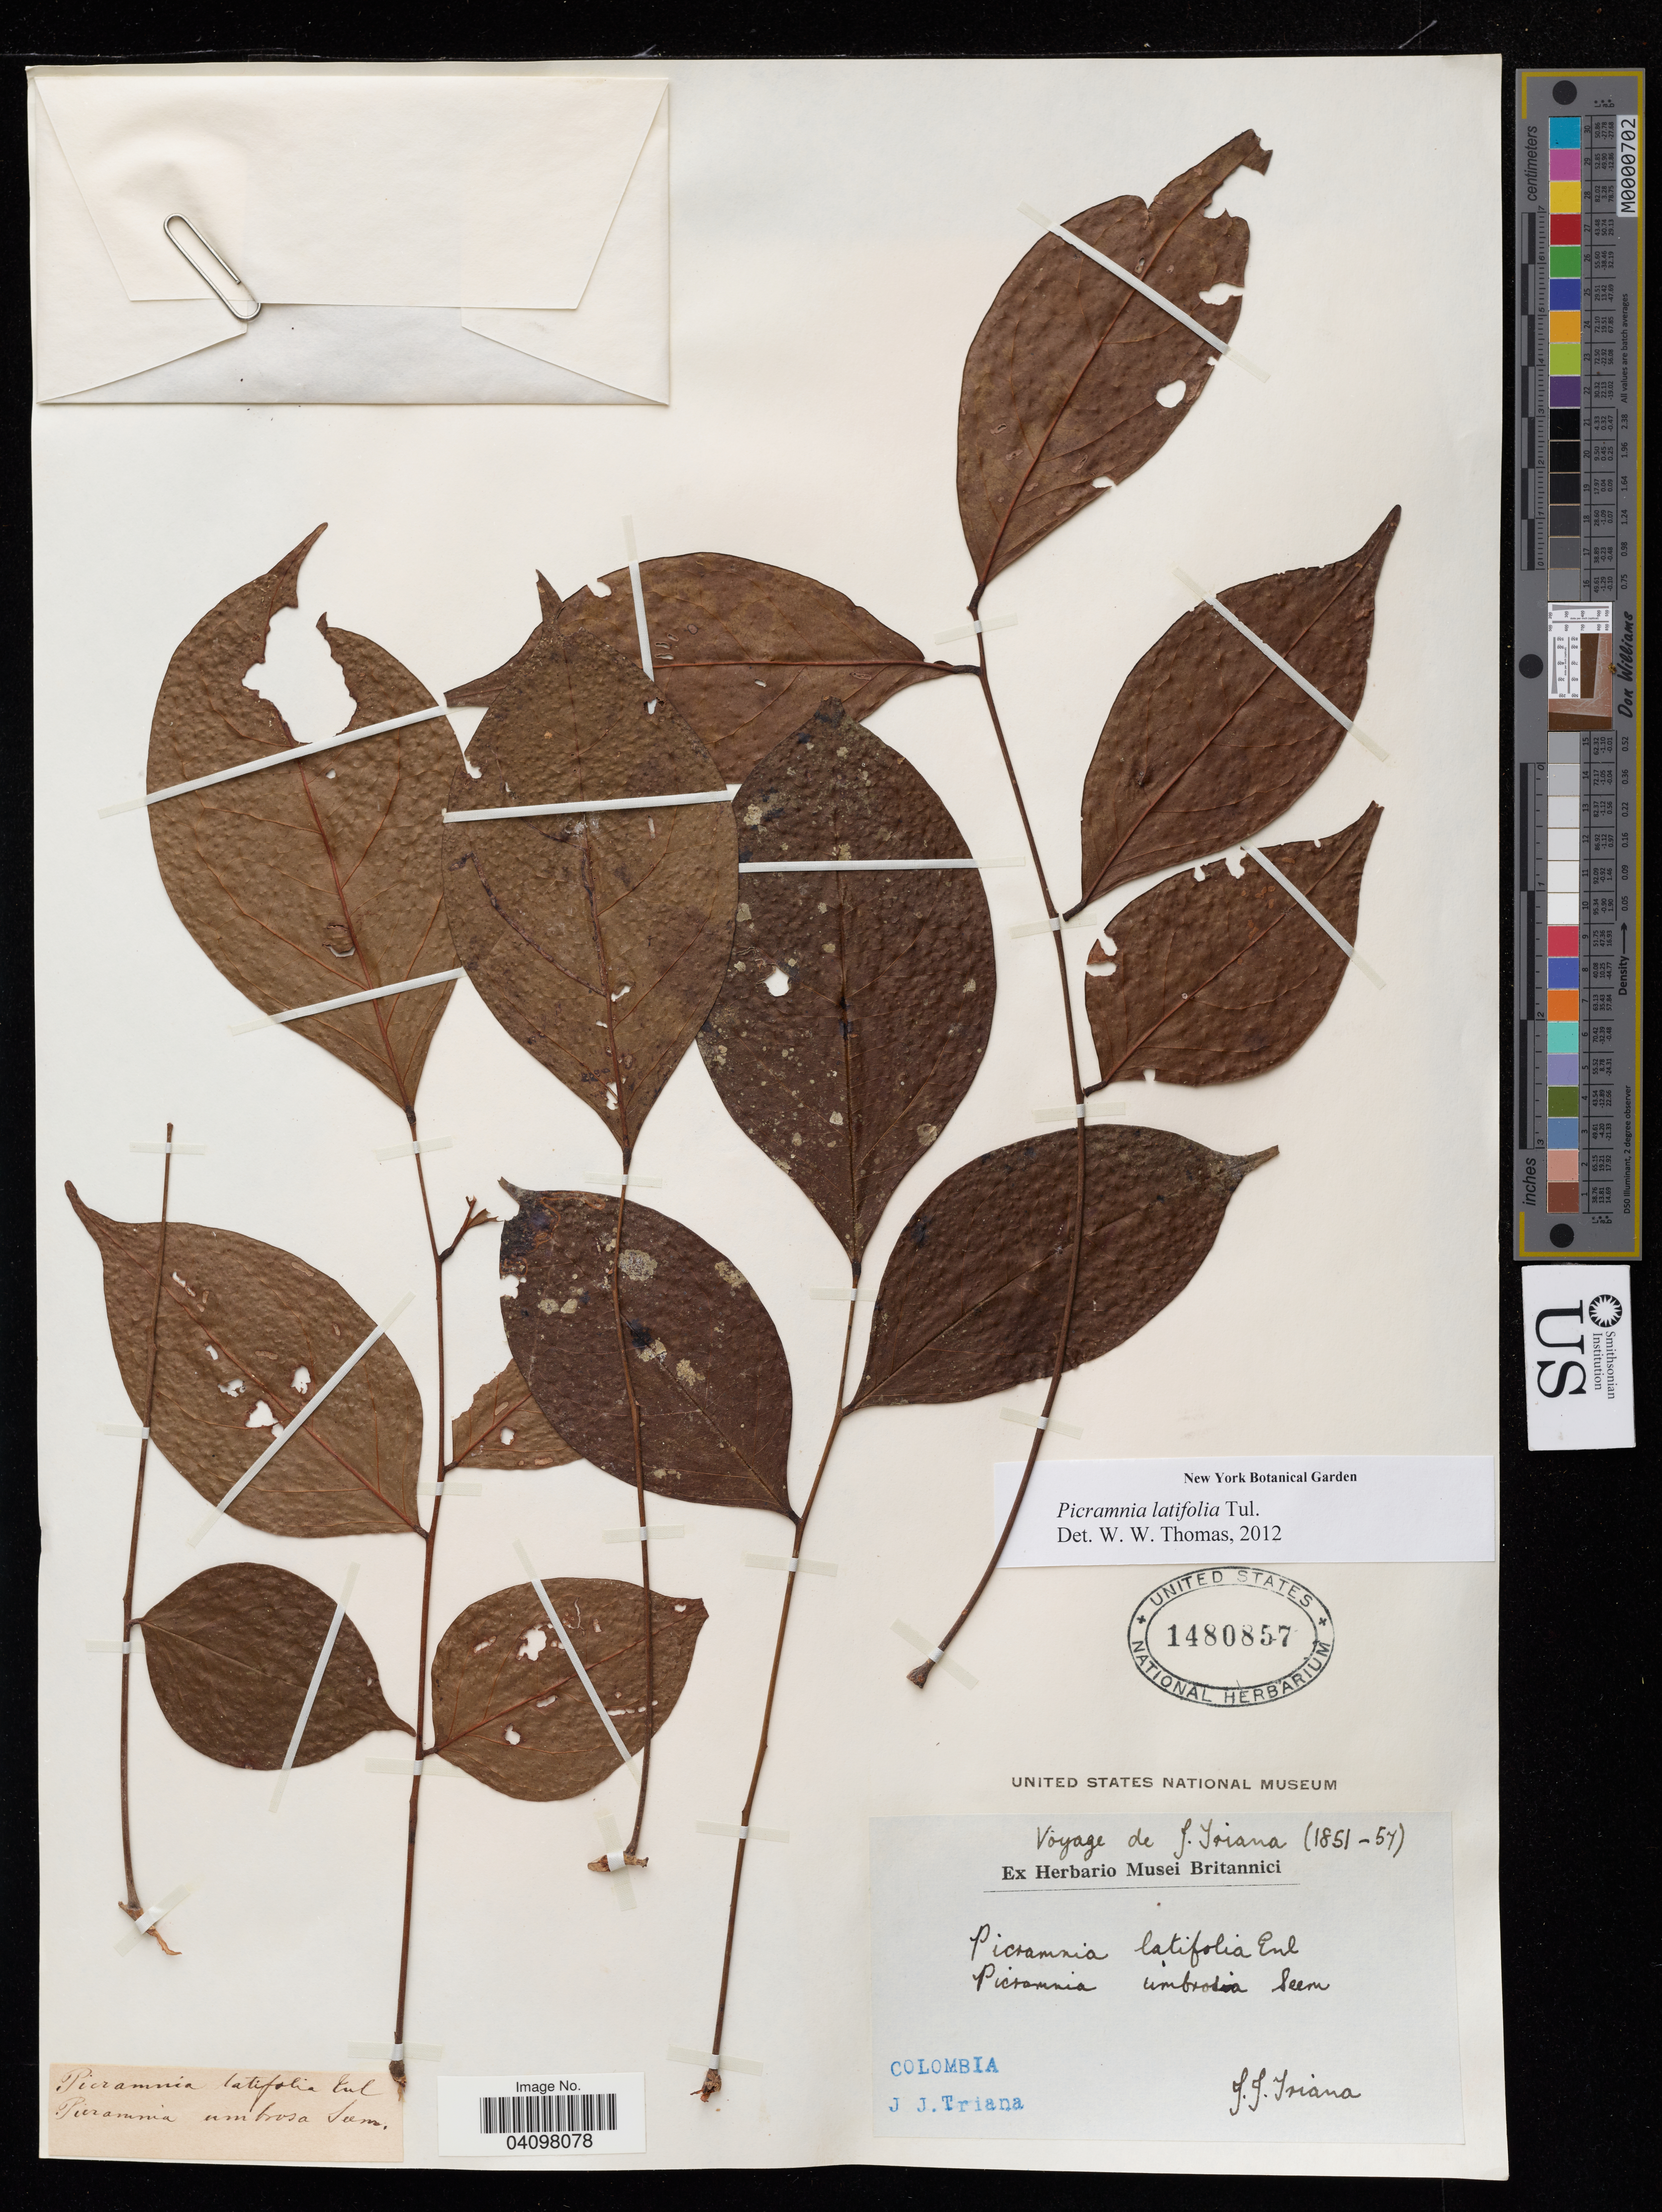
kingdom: Plantae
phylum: Tracheophyta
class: Magnoliopsida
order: Picramniales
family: Picramniaceae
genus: Picramnia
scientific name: Picramnia latifolia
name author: Tul.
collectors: J. Triana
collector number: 57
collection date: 1851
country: Colombia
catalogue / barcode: US 1480857